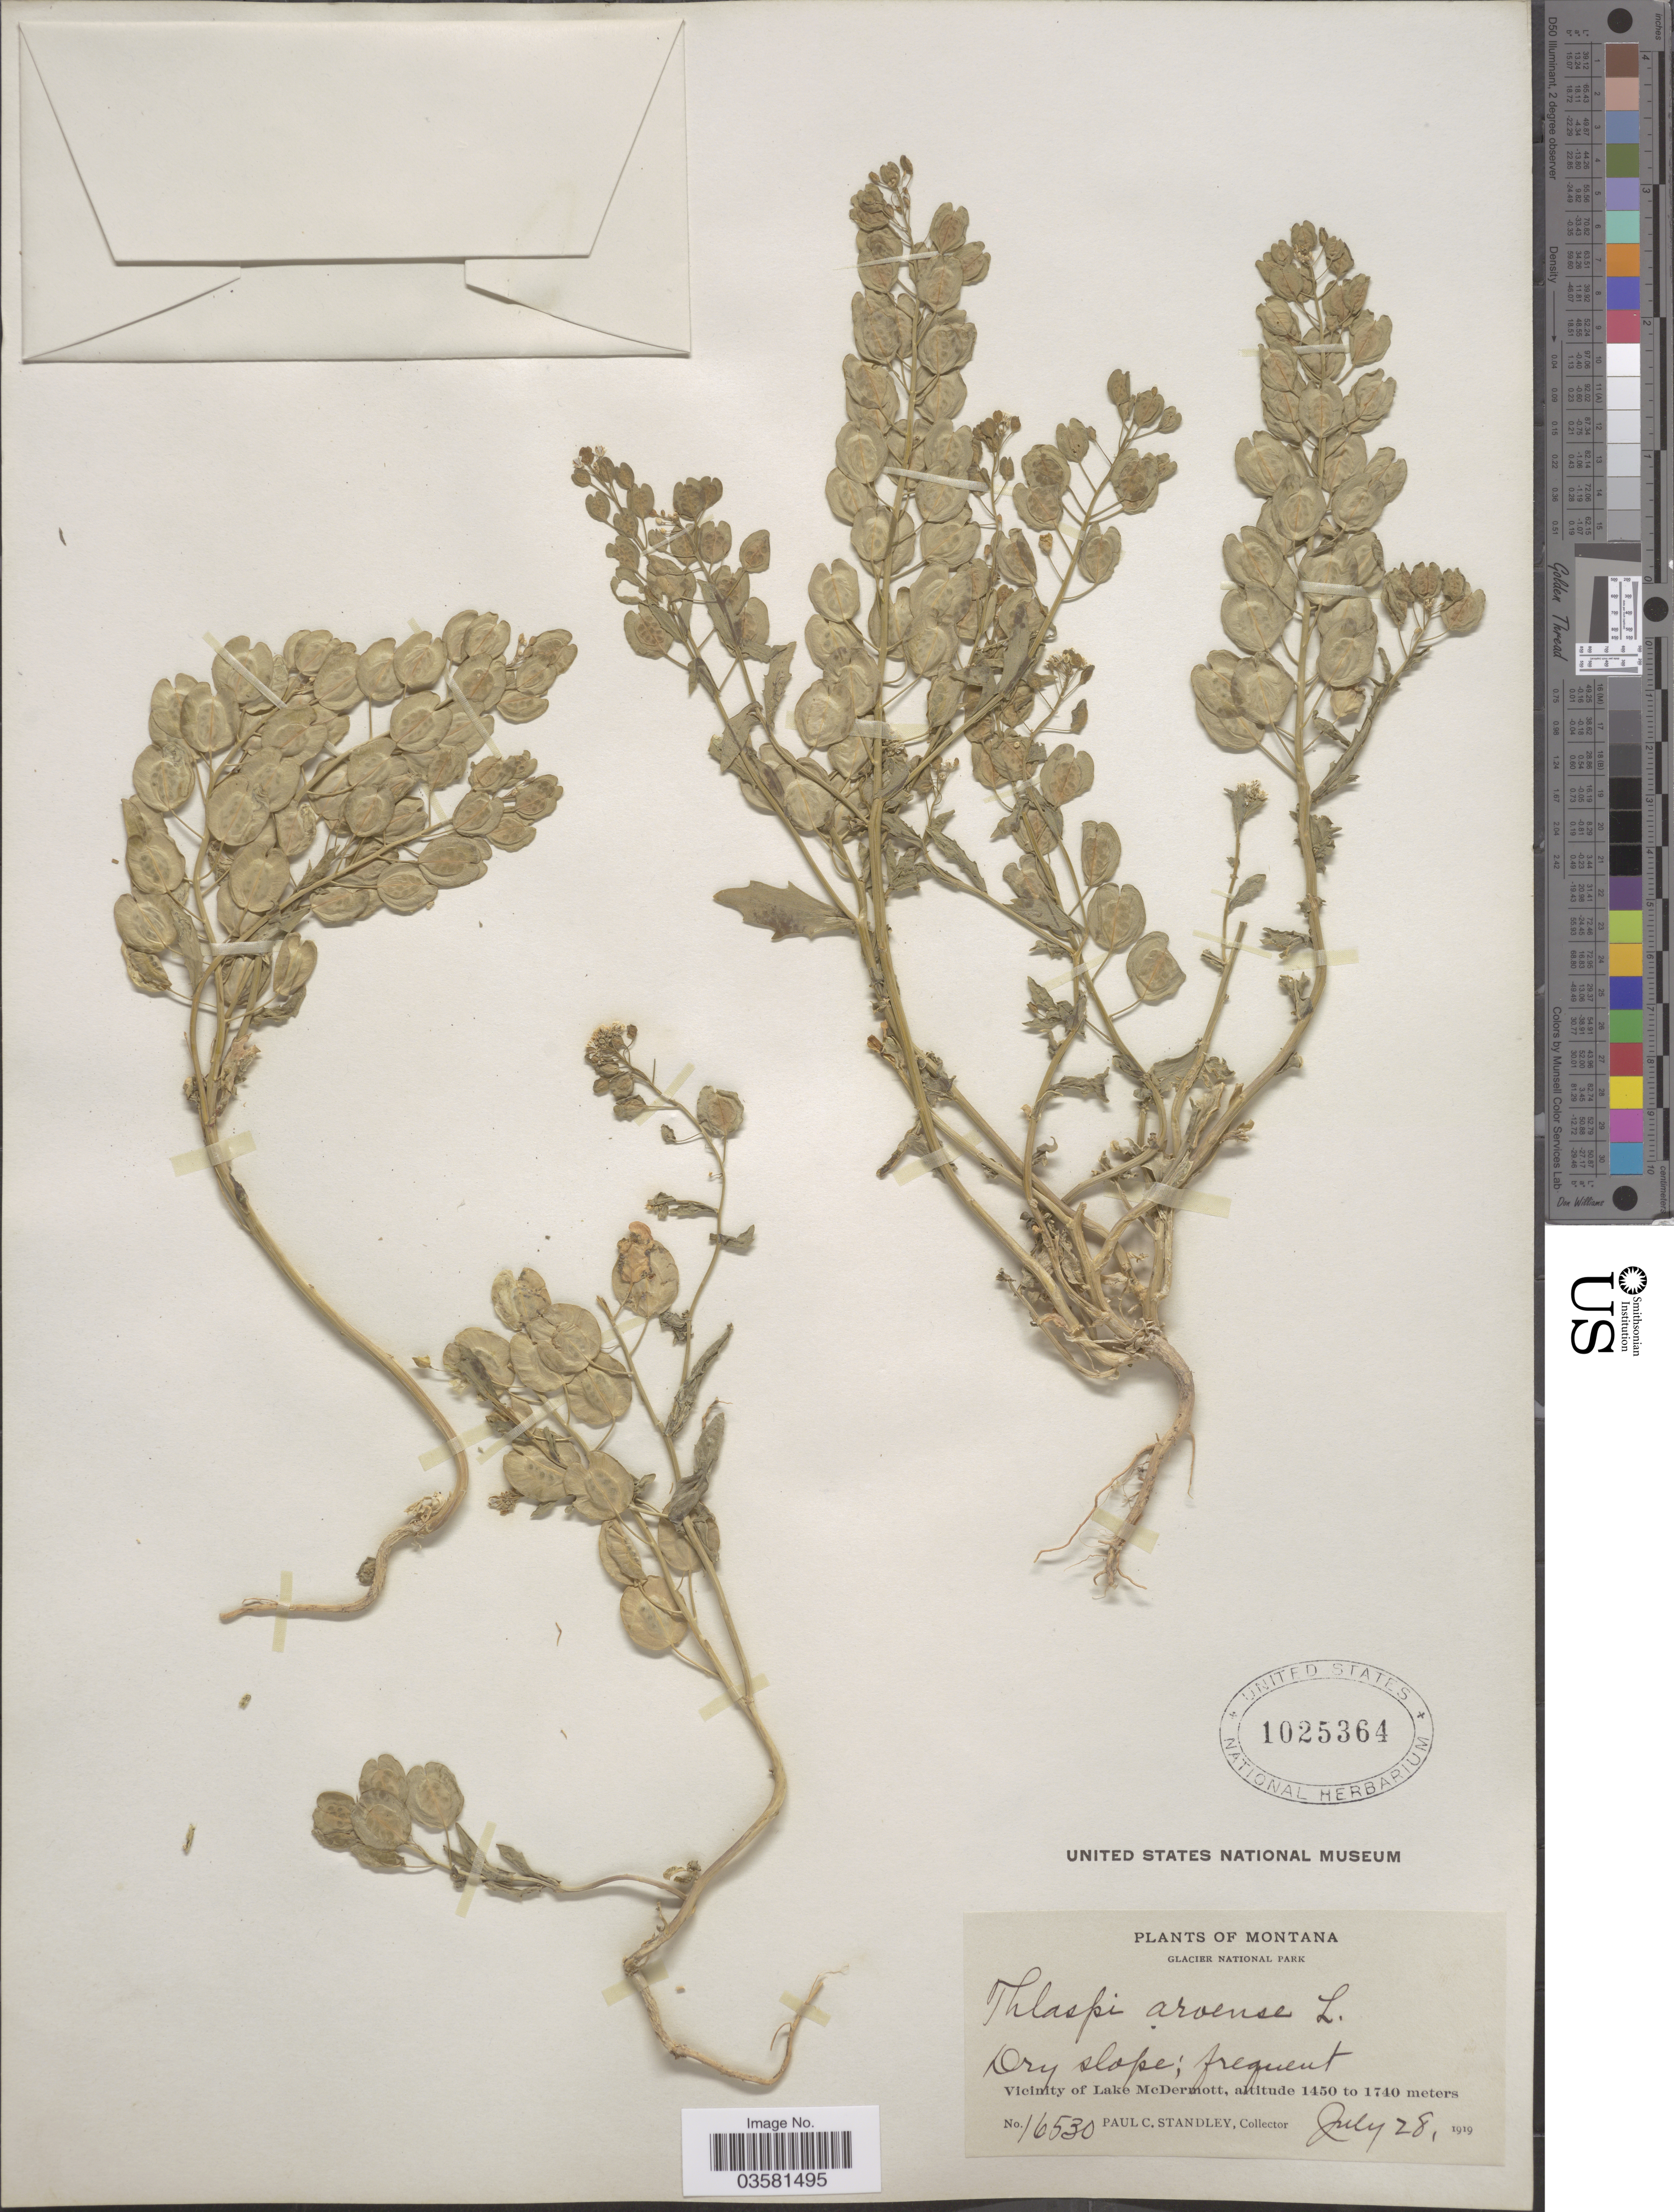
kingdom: Plantae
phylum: Tracheophyta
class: Magnoliopsida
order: Brassicales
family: Brassicaceae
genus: Thlaspi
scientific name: Thlaspi arvense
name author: L.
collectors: P. C. Standley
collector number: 16530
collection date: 1919-07-28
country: United States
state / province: Montana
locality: Glacier National Park. Vicinity of Lake McDermott.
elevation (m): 1450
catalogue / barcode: US 1025364